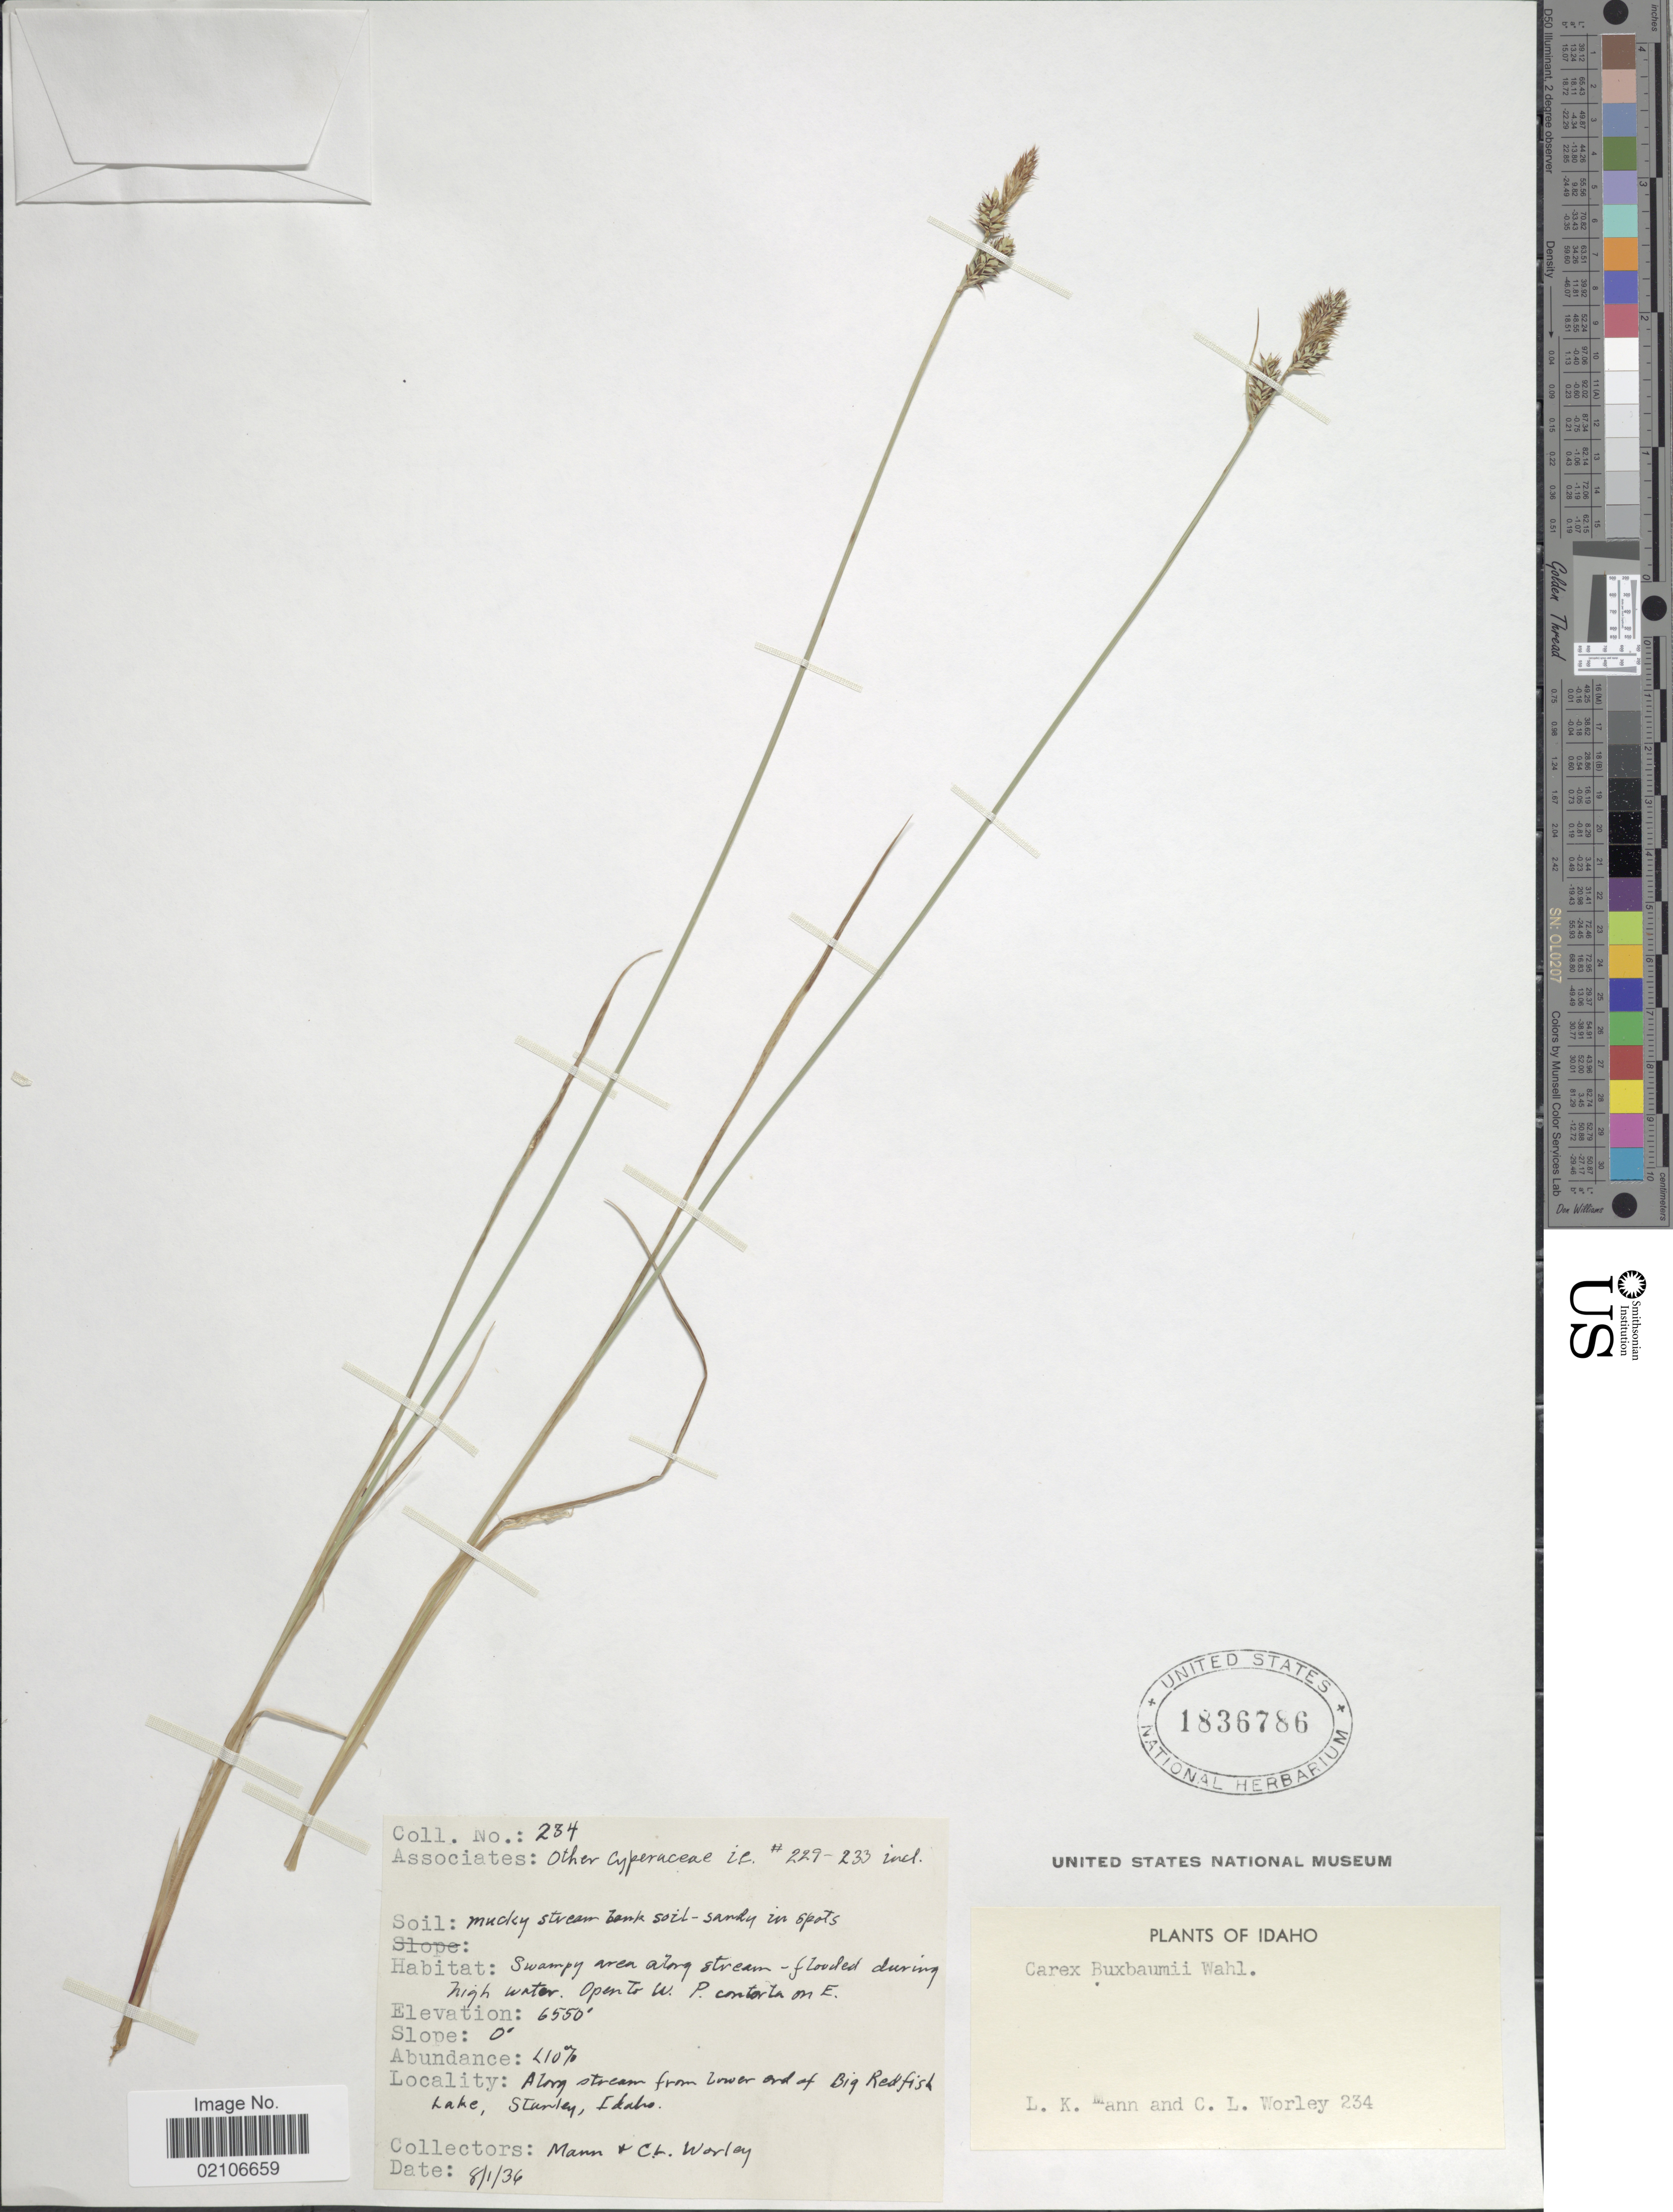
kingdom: Plantae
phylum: Tracheophyta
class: Liliopsida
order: Poales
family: Cyperaceae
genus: Carex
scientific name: Carex buxbaumii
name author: Wahlenb.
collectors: L. K. Mann & C. Worley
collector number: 234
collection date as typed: Transcribed d/m/y: 1/8/36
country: United States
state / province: Idaho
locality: Swampy area along stream-flooded during high water. Open to W P contorta on E, Along stream from lower end of Big Redfish Lake, Stanley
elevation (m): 1996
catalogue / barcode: US 1836786